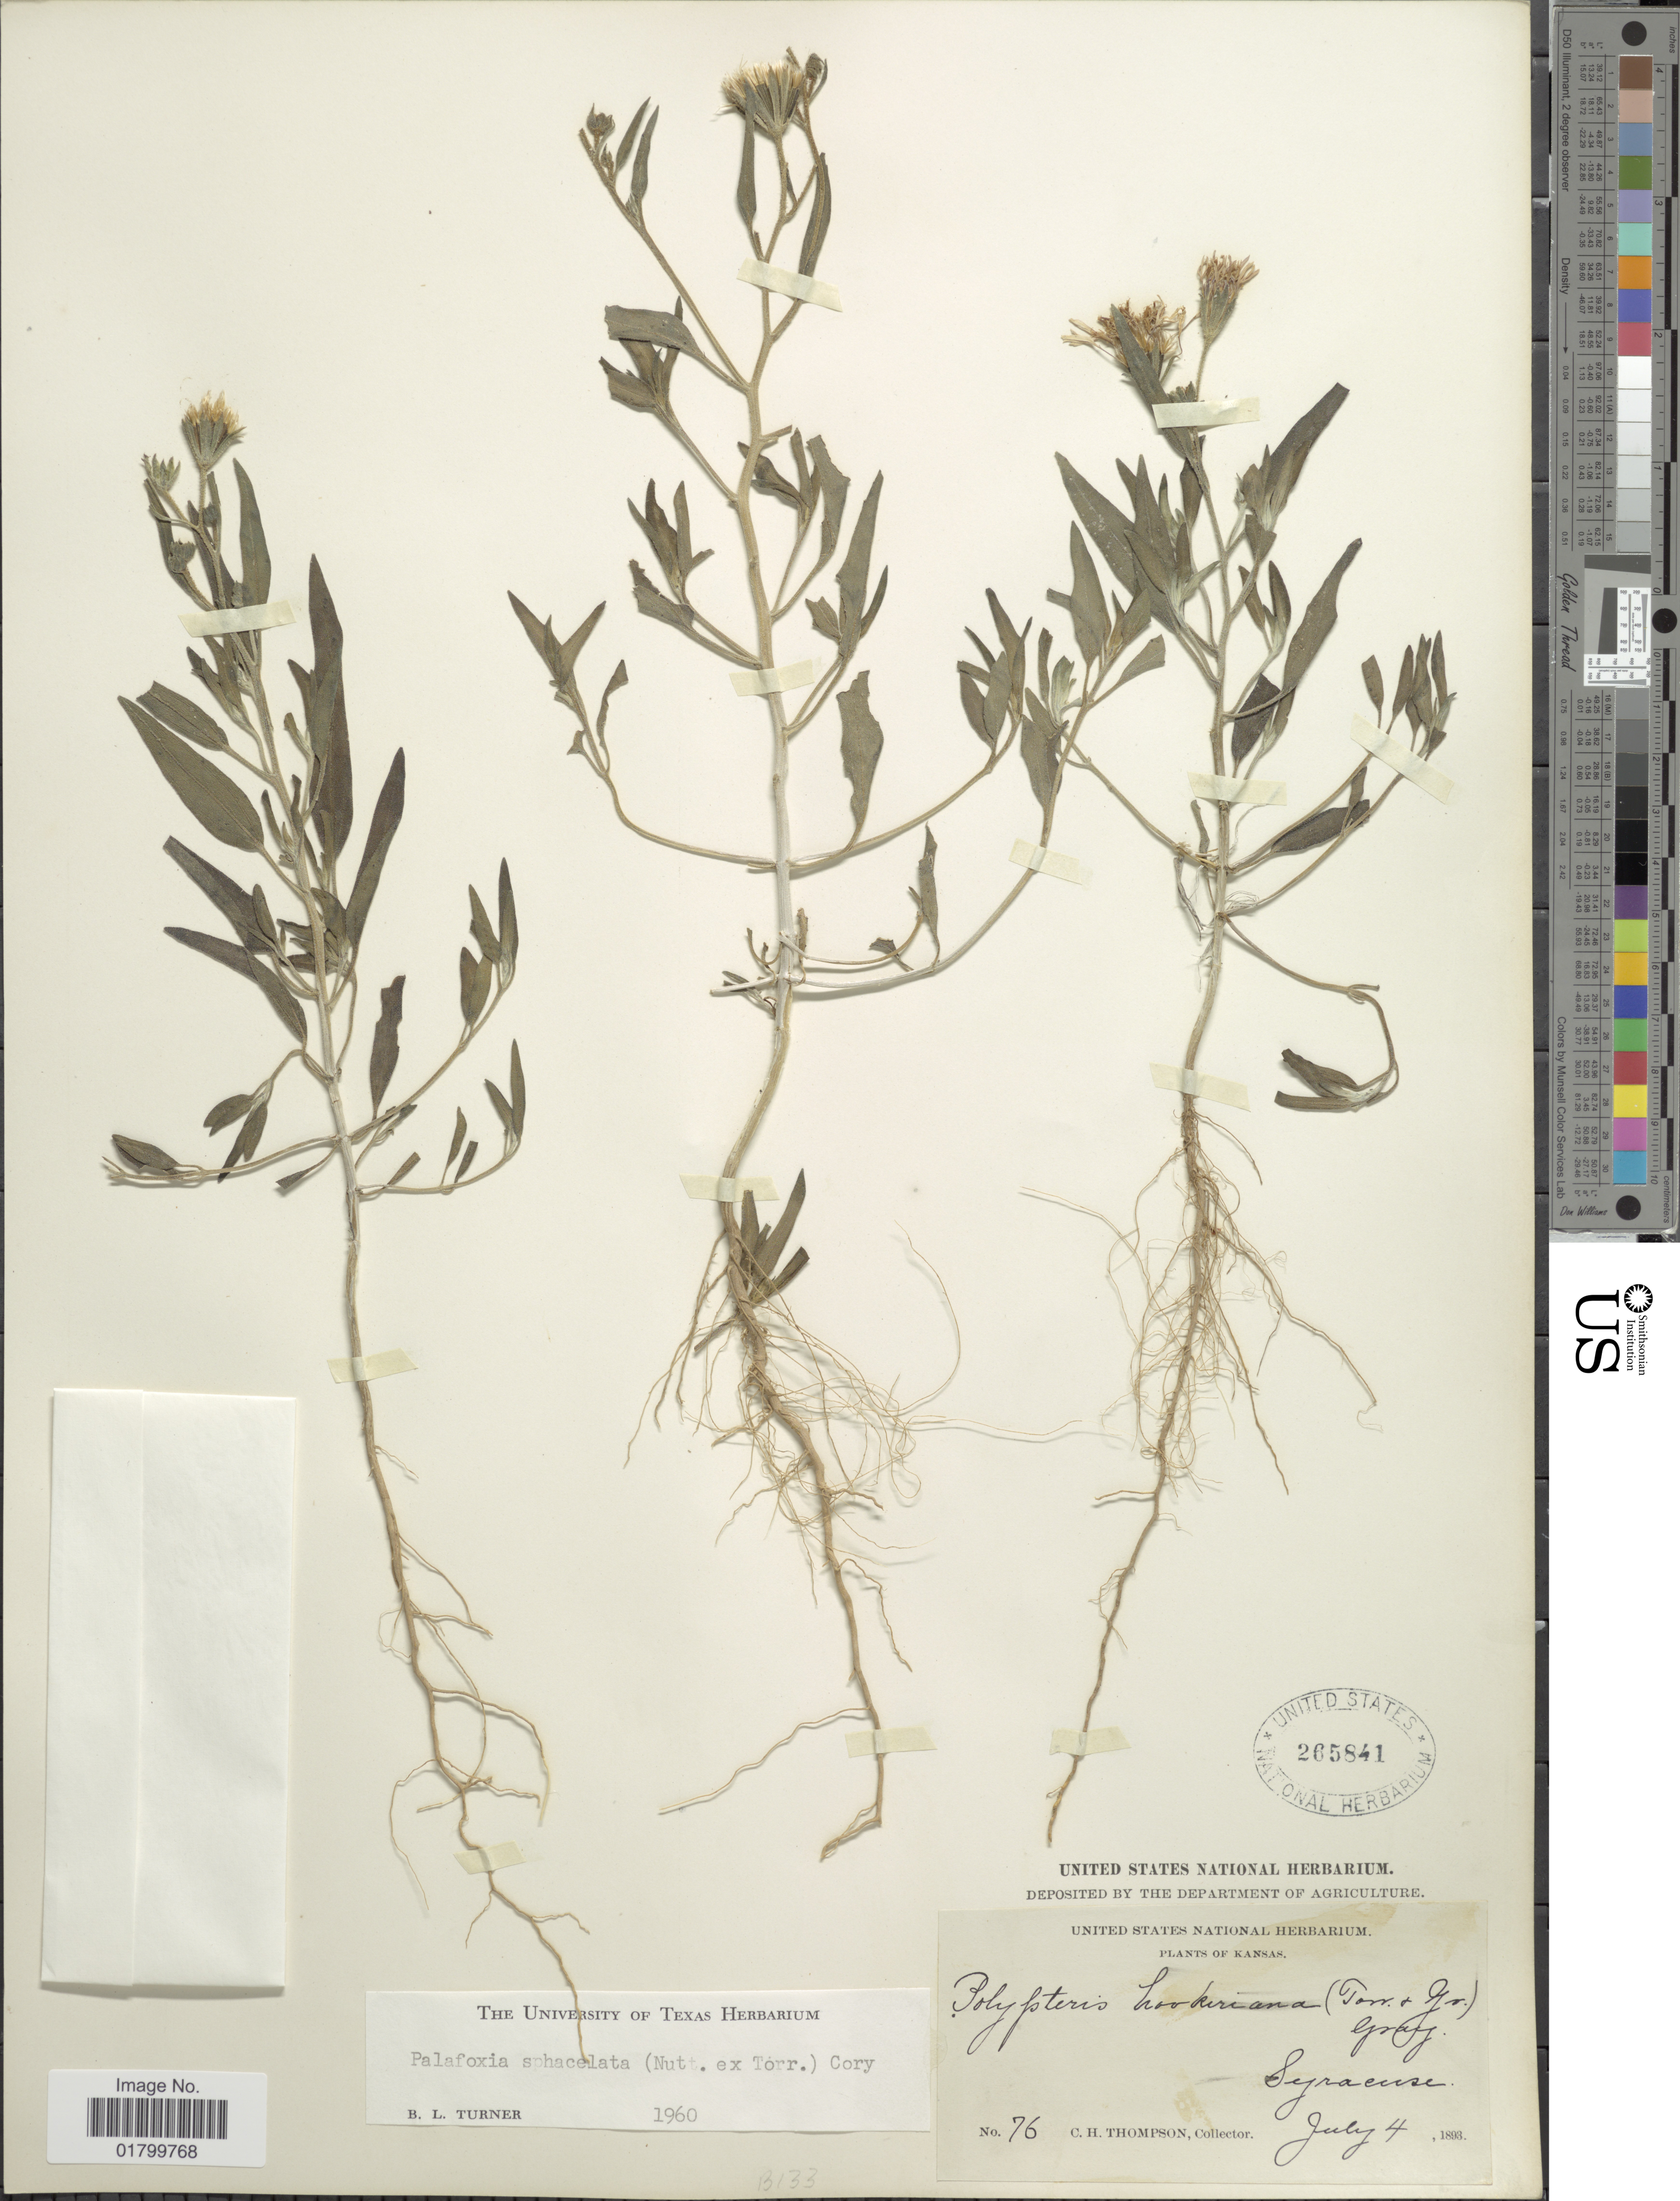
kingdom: Plantae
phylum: Tracheophyta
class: Magnoliopsida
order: Asterales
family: Asteraceae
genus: Palafoxia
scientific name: Palafoxia sphacelata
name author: (Nutt. ex Torr.) Cory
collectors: C. H. Thompson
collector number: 76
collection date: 1893-07-04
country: United States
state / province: Kansas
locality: Syracuse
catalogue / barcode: US 265841